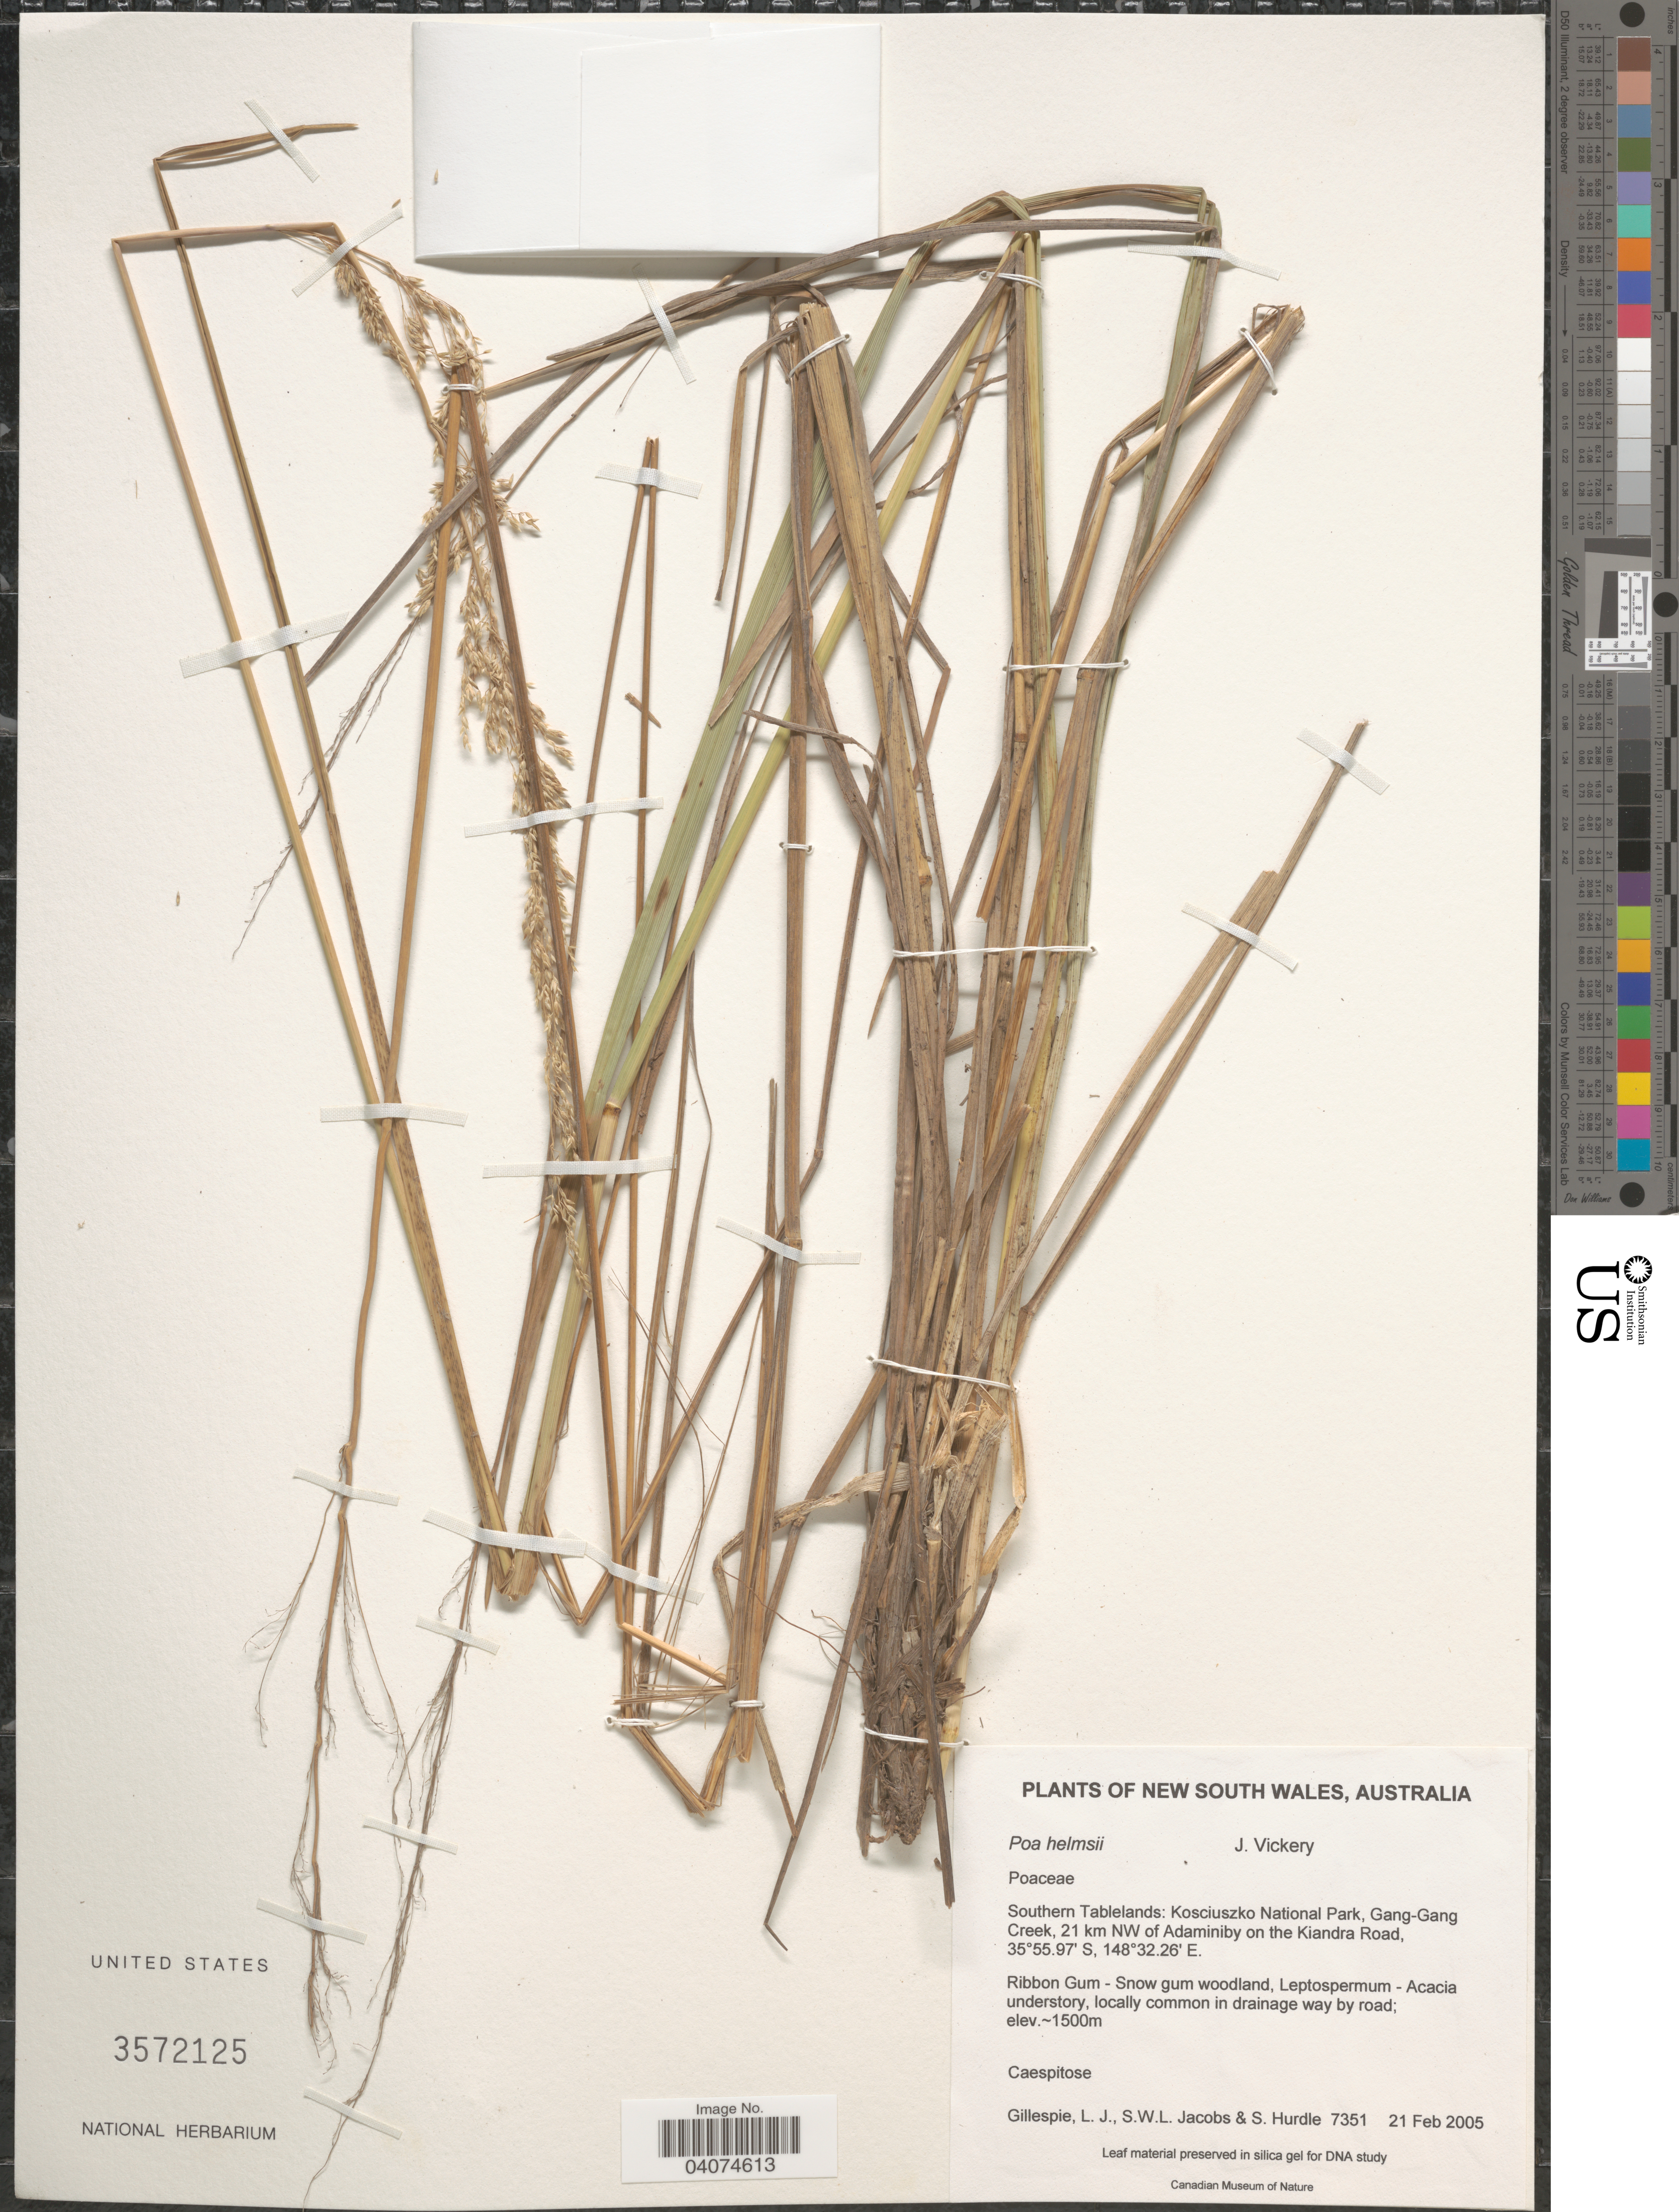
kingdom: Plantae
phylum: Tracheophyta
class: Liliopsida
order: Poales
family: Poaceae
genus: Poa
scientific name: Poa helmsii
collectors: L. Gillespie, S. W. L. Jacobs & S. Hurdle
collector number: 7351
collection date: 2005-02-21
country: Australia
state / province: New South Wales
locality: Southern Tablelands: Kosciuszko National Park, Gang-Gang Creek, 21 km NW of Adaminiby on the Kiandra Road.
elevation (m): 1500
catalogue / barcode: US 3572125